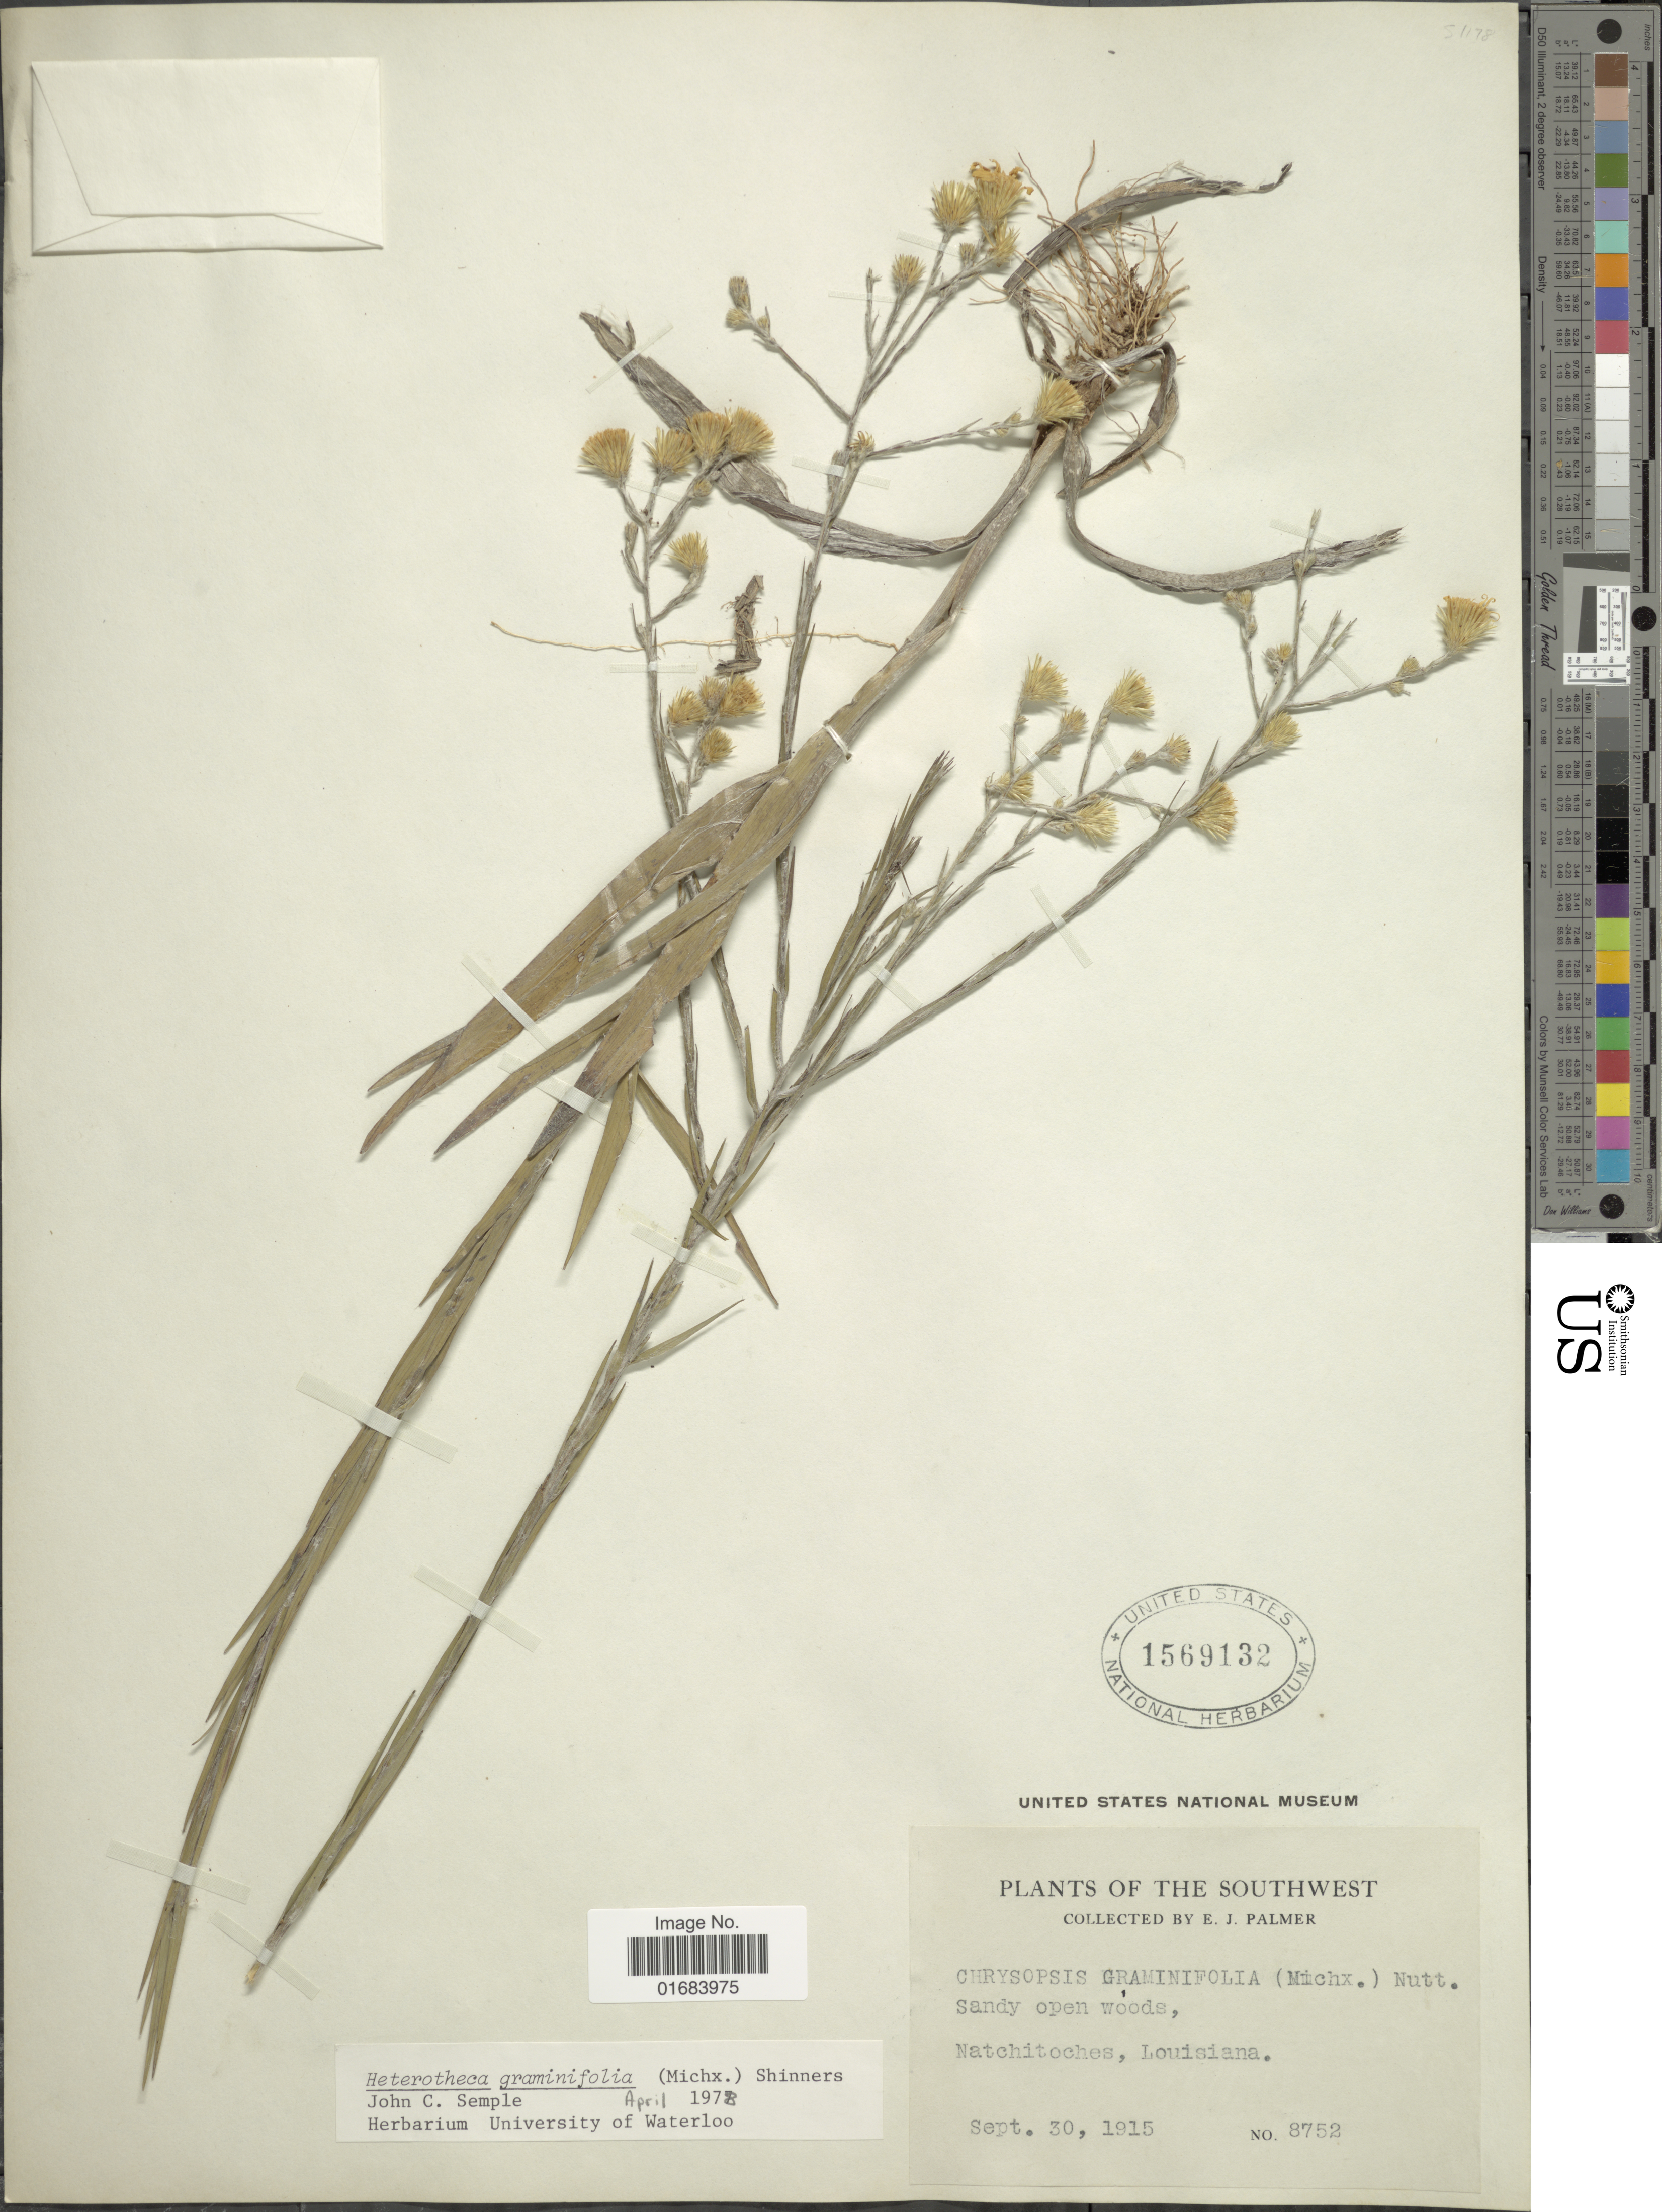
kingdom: Plantae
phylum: Tracheophyta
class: Magnoliopsida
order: Asterales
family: Asteraceae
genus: Pityopsis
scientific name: Pityopsis graminifolia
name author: (Michx.) Nutt.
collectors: E. J. Palmer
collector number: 8752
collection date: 1915-09-30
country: United States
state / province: Louisiana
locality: The Southwest, Natchitoches.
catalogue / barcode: US 1569132